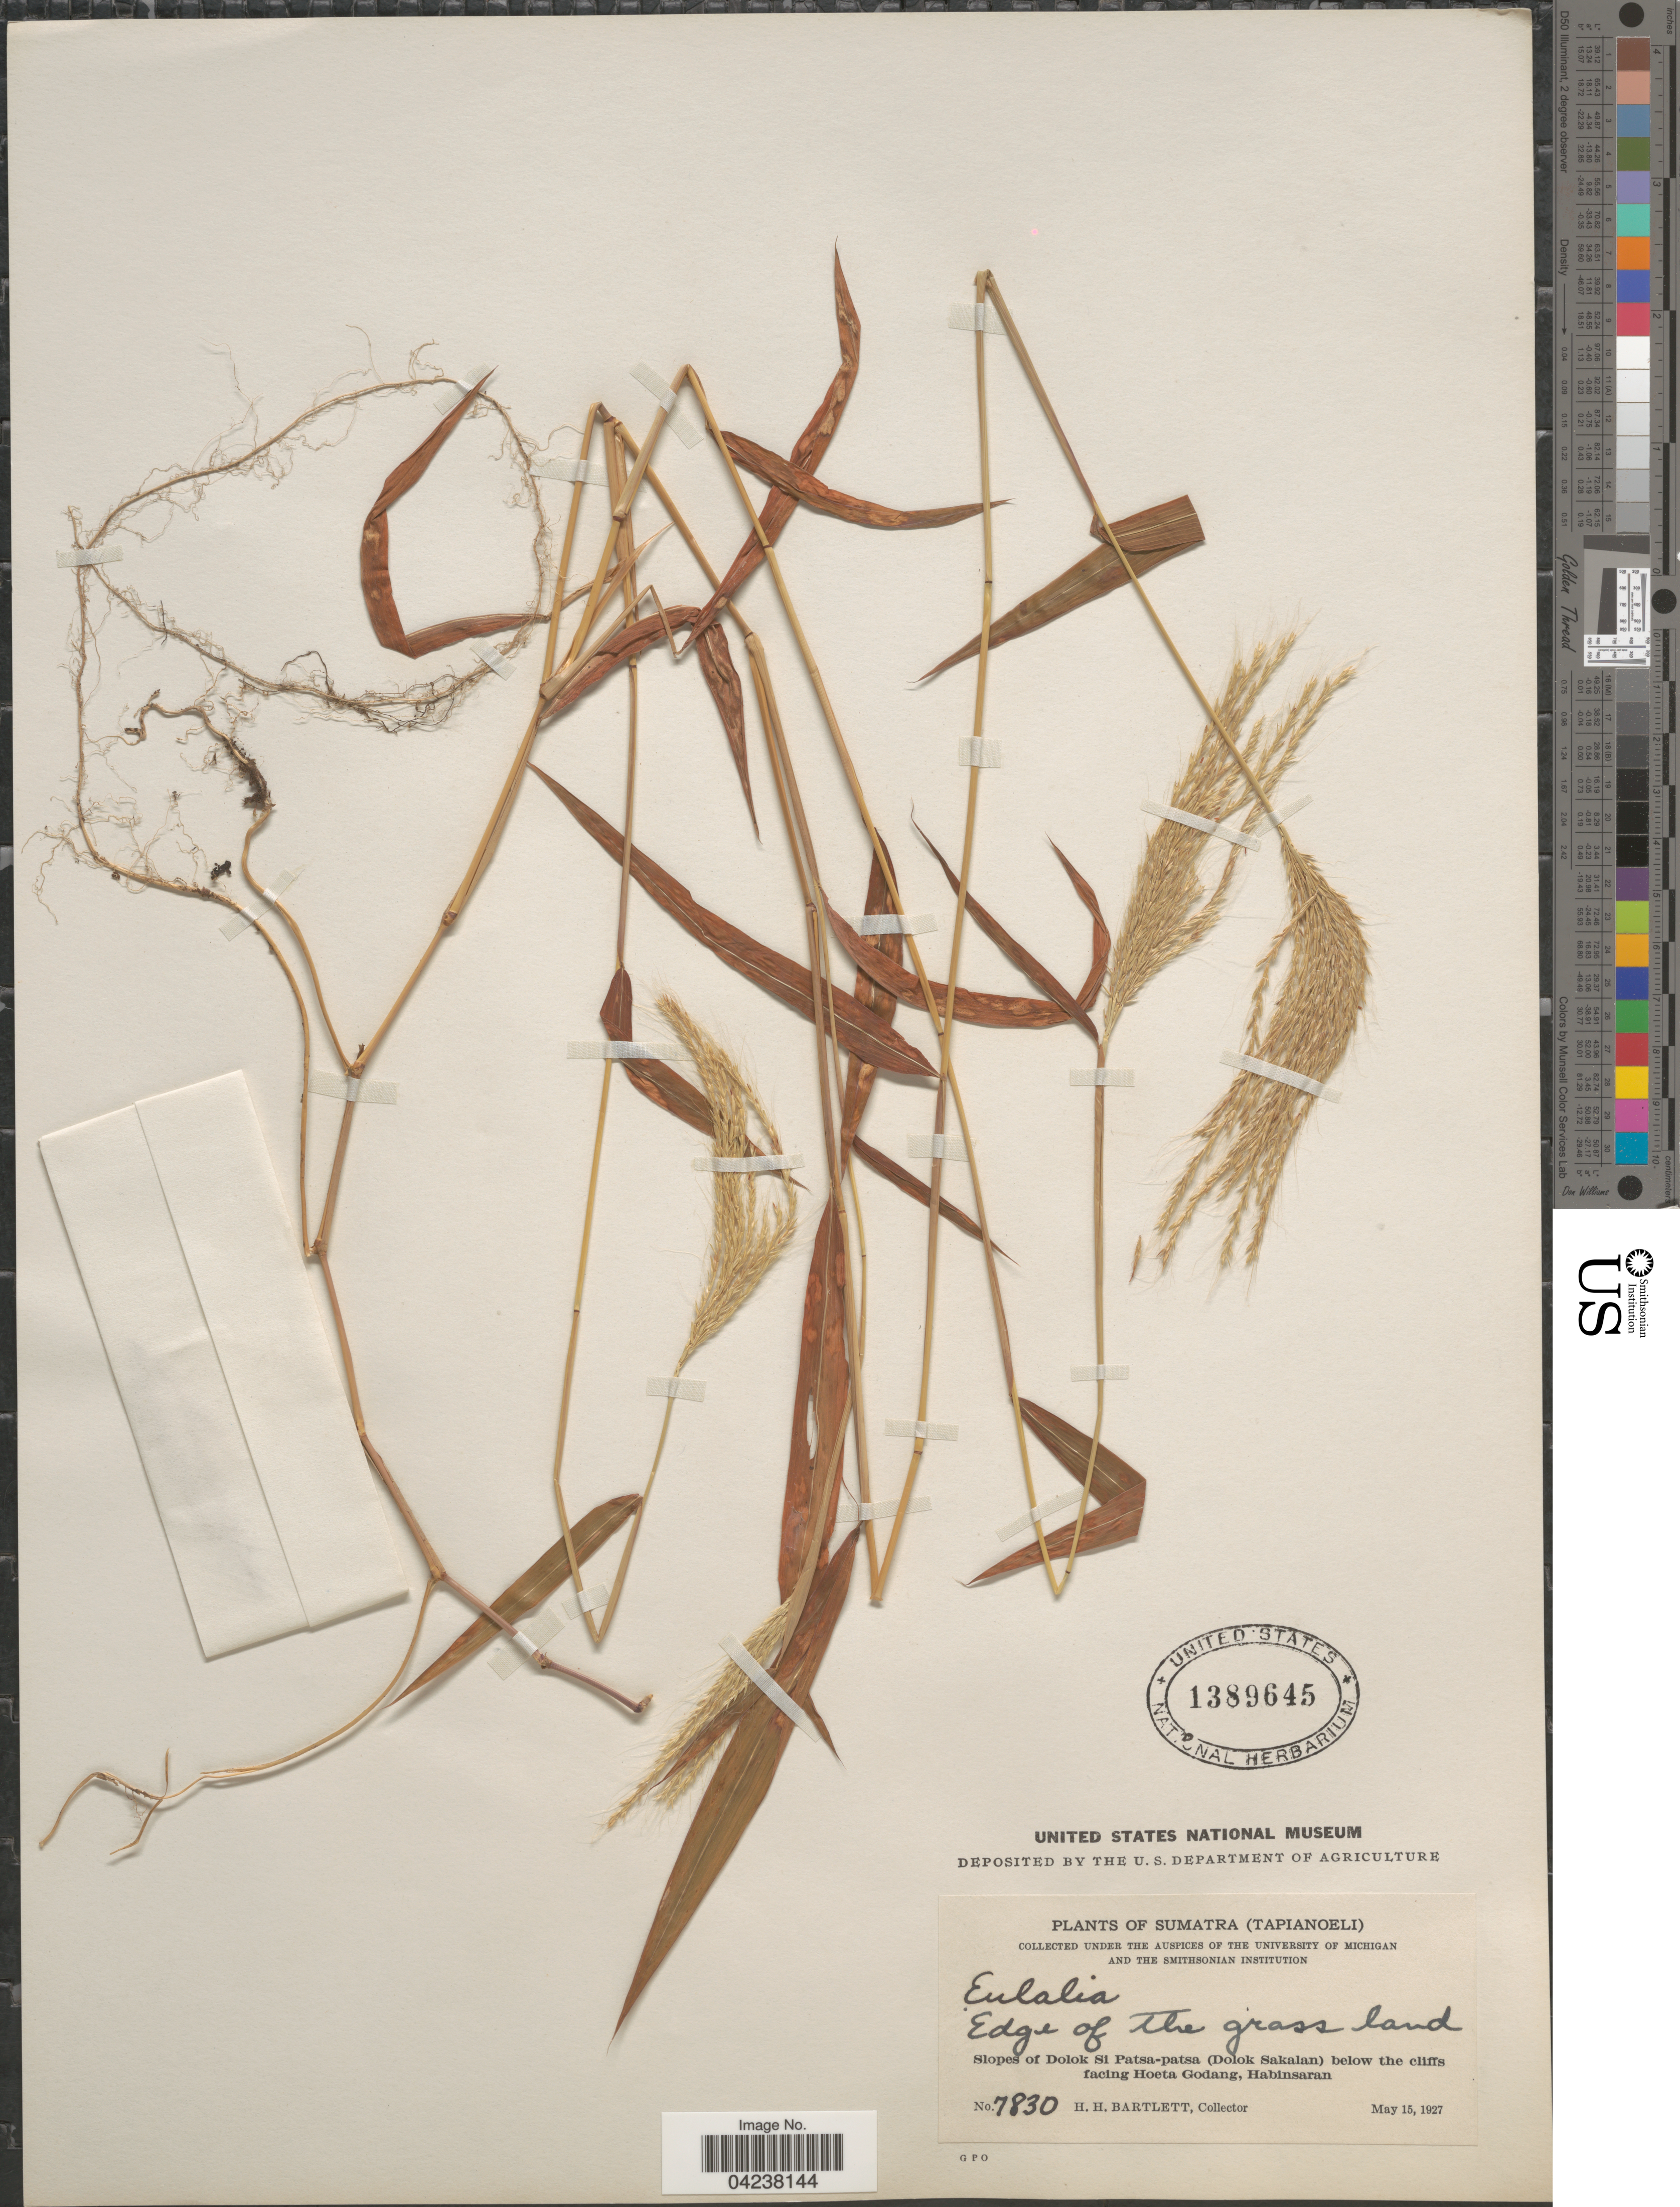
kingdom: Plantae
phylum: Tracheophyta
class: Liliopsida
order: Poales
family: Poaceae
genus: Microstegium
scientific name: Microstegium ciliatum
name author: (Trin.) A. Camus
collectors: H. H. Bartlett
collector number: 7830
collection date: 1927-05-15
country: Indonesia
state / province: Sumatra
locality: (Tapianoeli). Slopes of Dolok Si Patsa-patsa (Dolok Sakalan) below the cliffs facing Hoeta Godang, Habinsaran.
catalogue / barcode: US 1389645